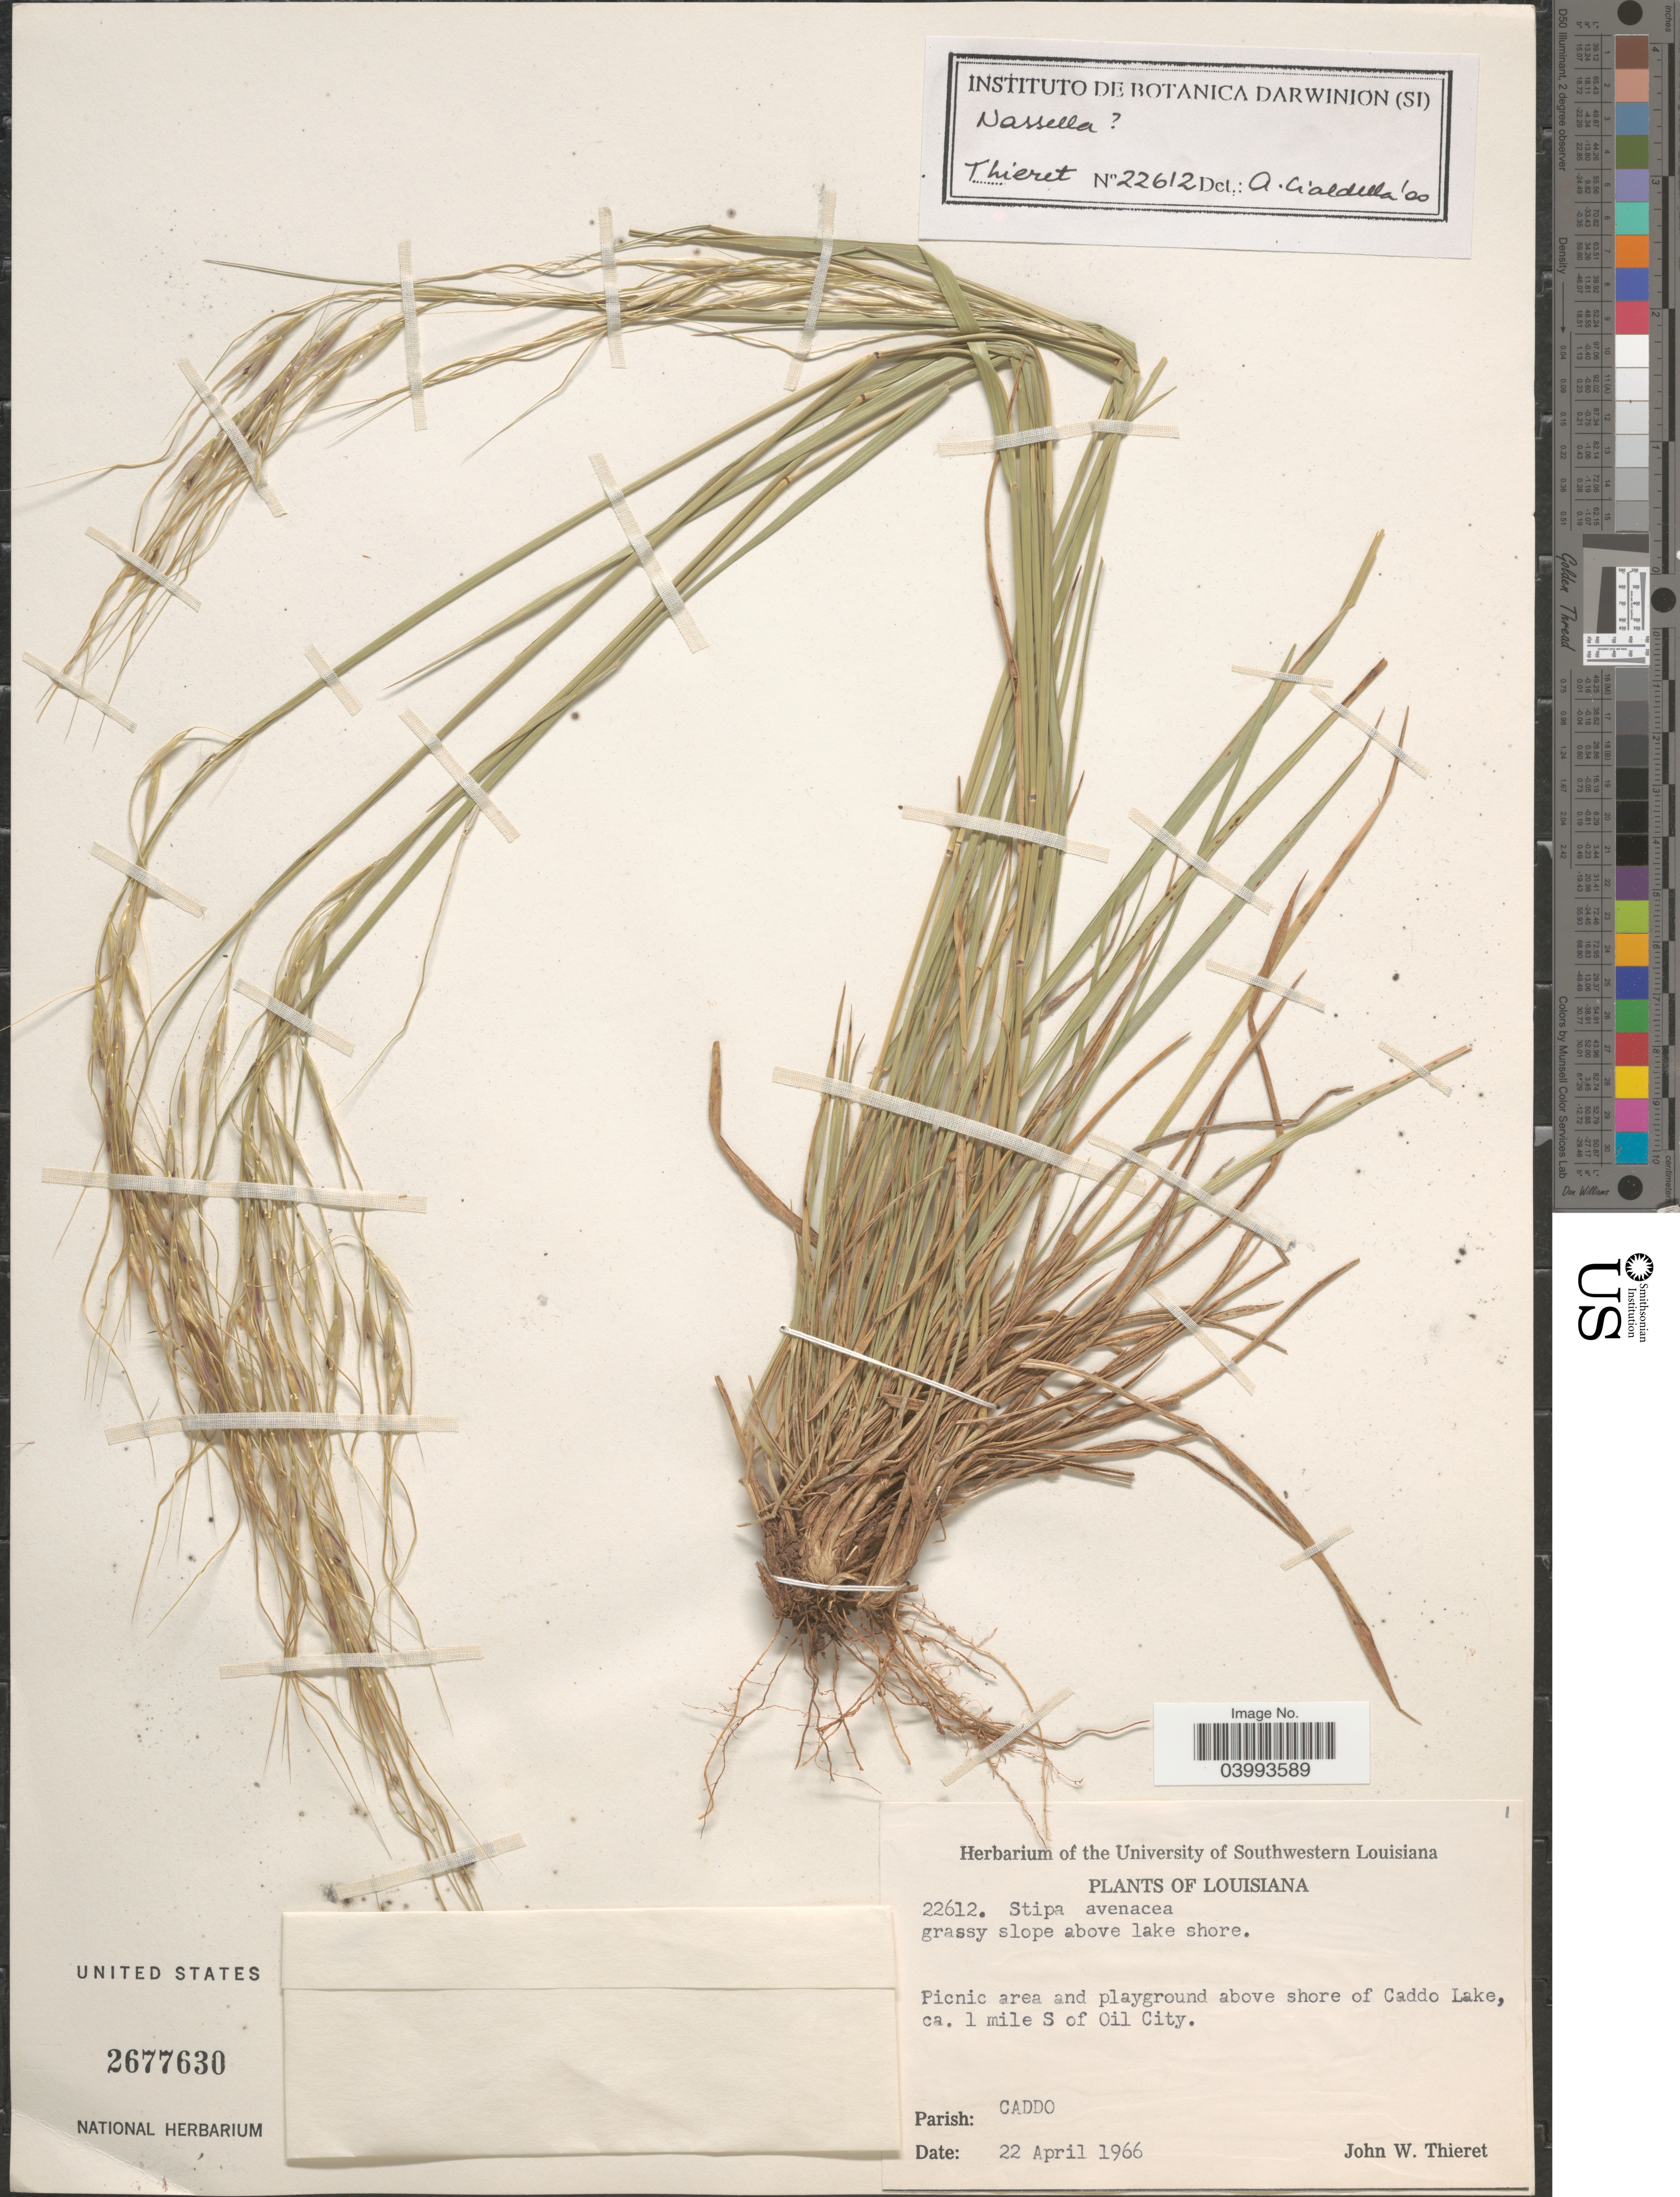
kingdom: Plantae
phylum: Tracheophyta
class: Liliopsida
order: Poales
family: Poaceae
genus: Nassella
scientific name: Nassella clarazii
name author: (Ball) Barkworth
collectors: J. W. Thieret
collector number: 22612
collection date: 1966-04-22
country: United States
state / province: Louisiana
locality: Picnic area and playground above shore of Caddo Lake, ca. 1 mile S of Oil City. Parish: Caddo.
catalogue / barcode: US 2677630